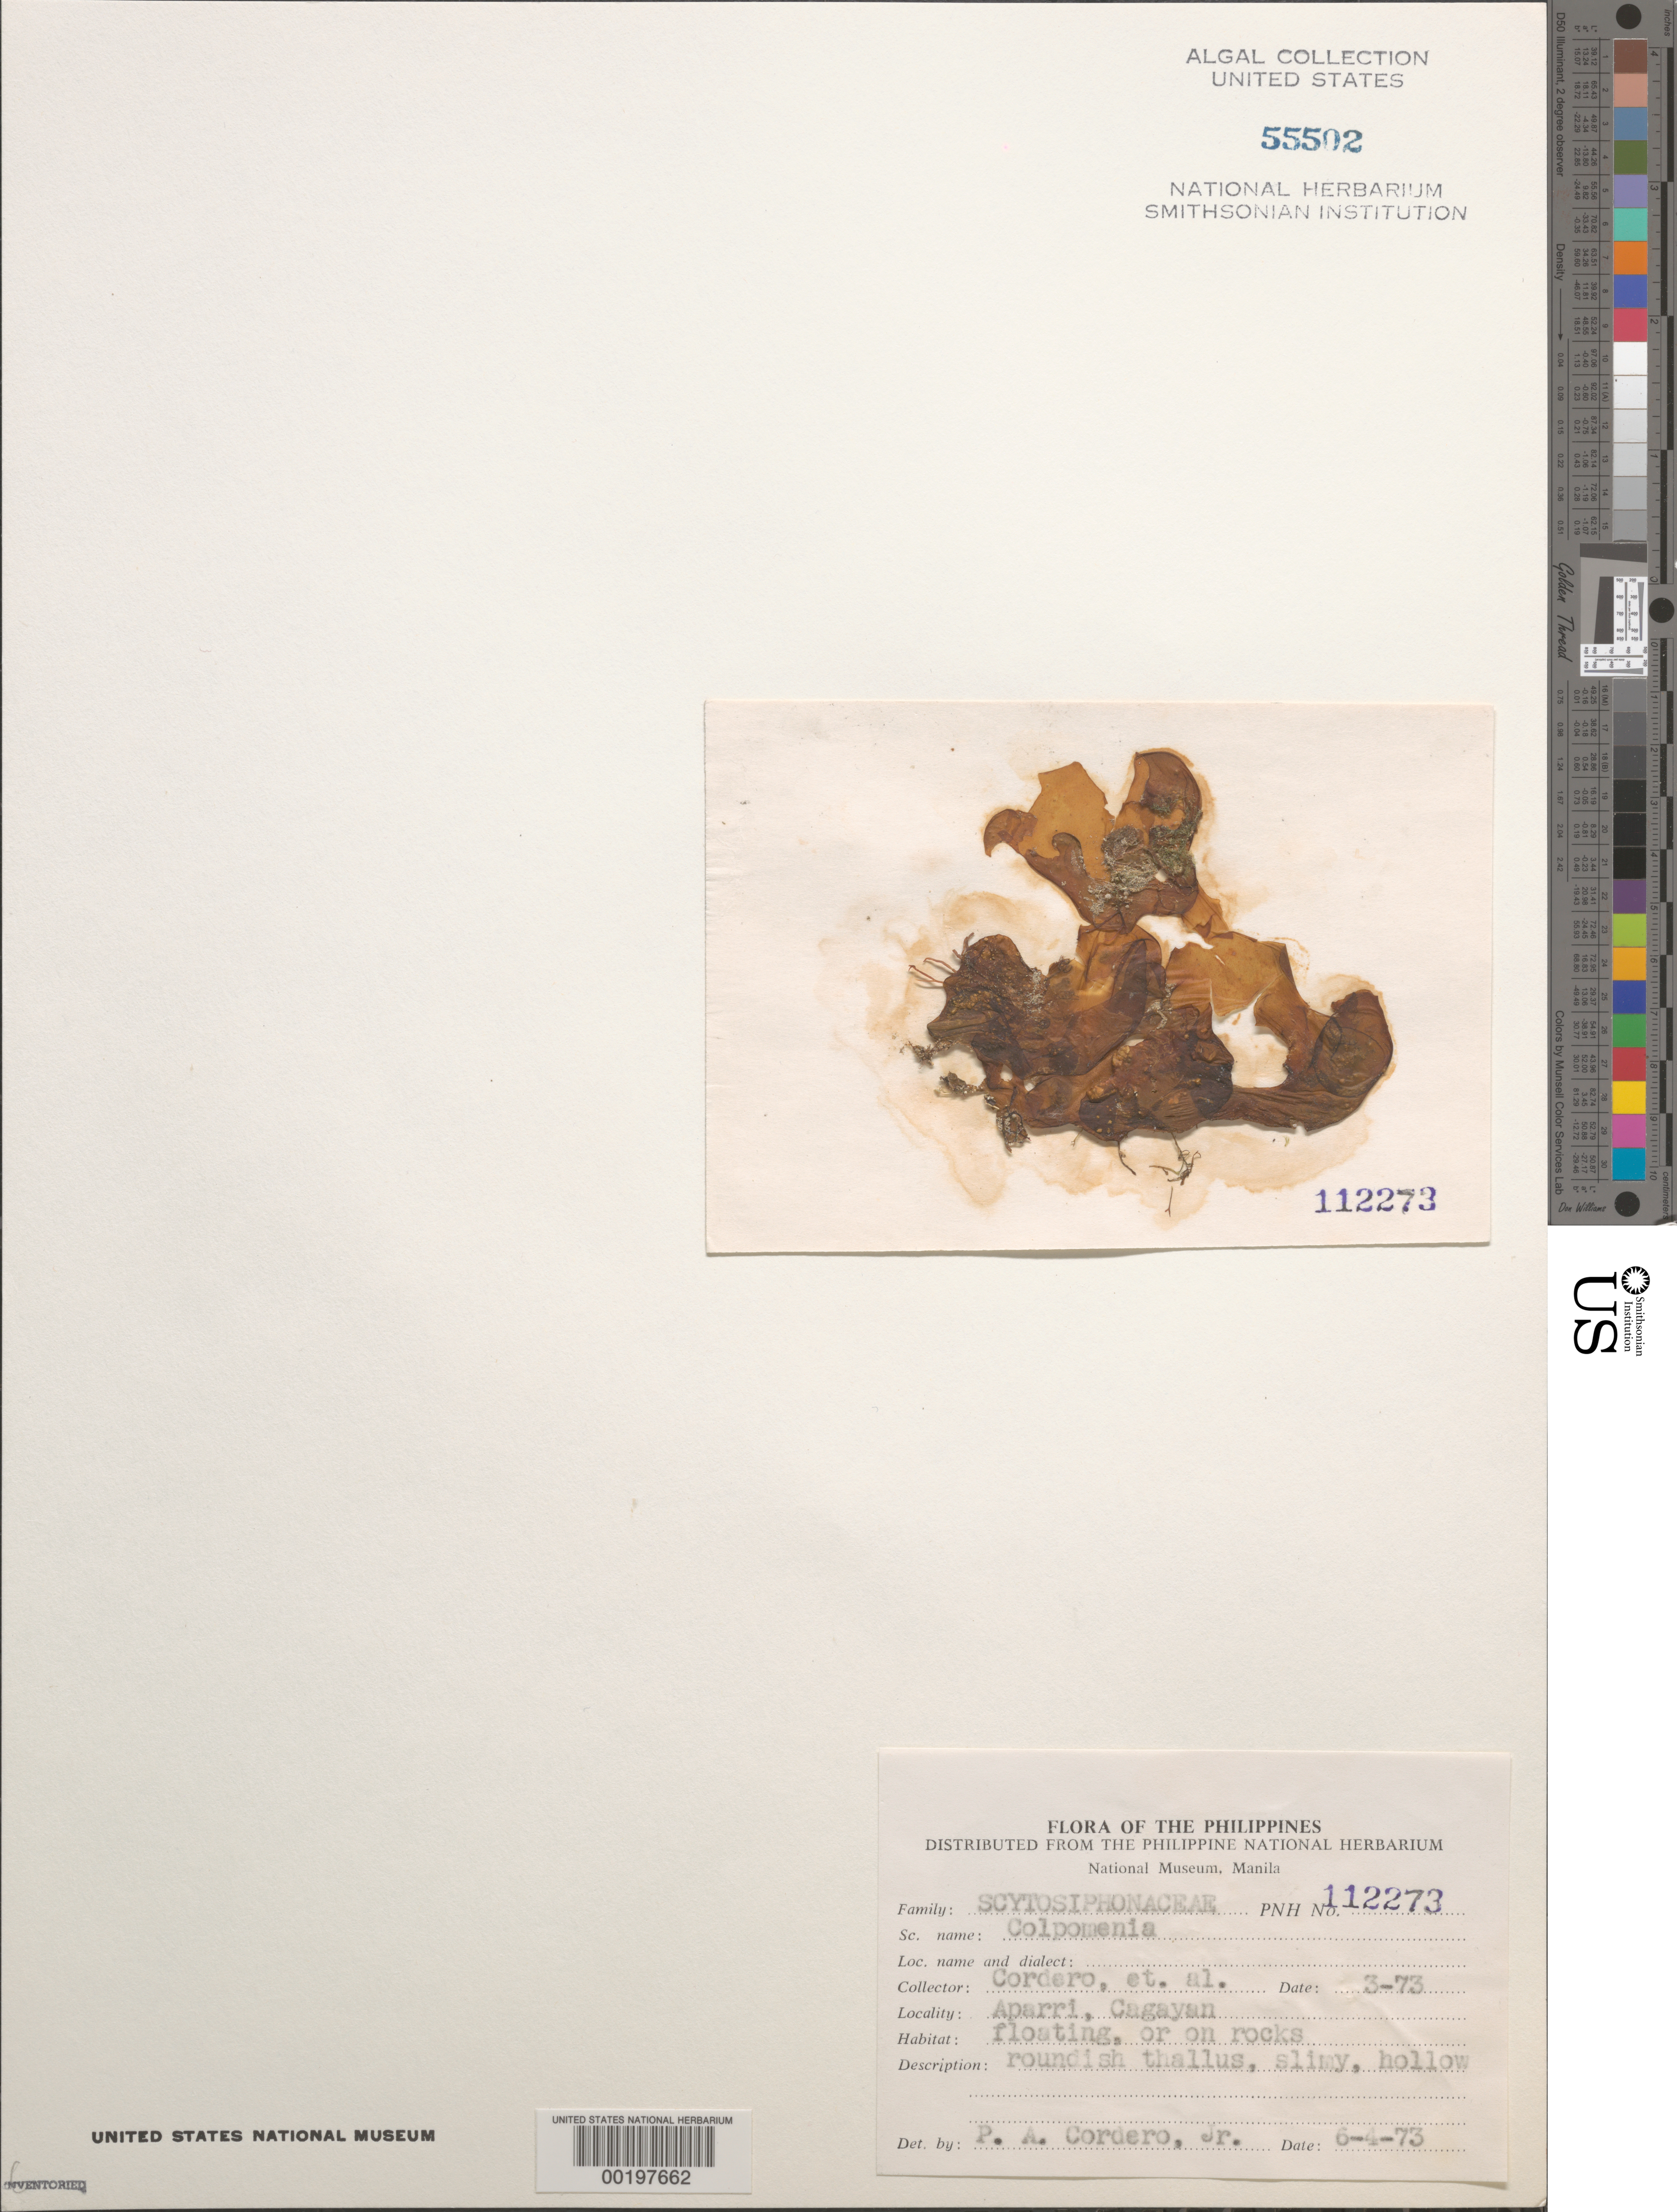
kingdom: Chromista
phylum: Ochrophyta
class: Phaeophyceae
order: Scytosiphonales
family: Scytosiphonaceae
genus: Colpomenia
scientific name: Colpomenia sp.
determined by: Cordero, P. A., Jr.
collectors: P. A. Cordero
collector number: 112273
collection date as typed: Mar 1973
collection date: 1973-03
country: Philippines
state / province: Cagayan Valley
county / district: Cagayan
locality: Aparri, cagayan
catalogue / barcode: US 55502